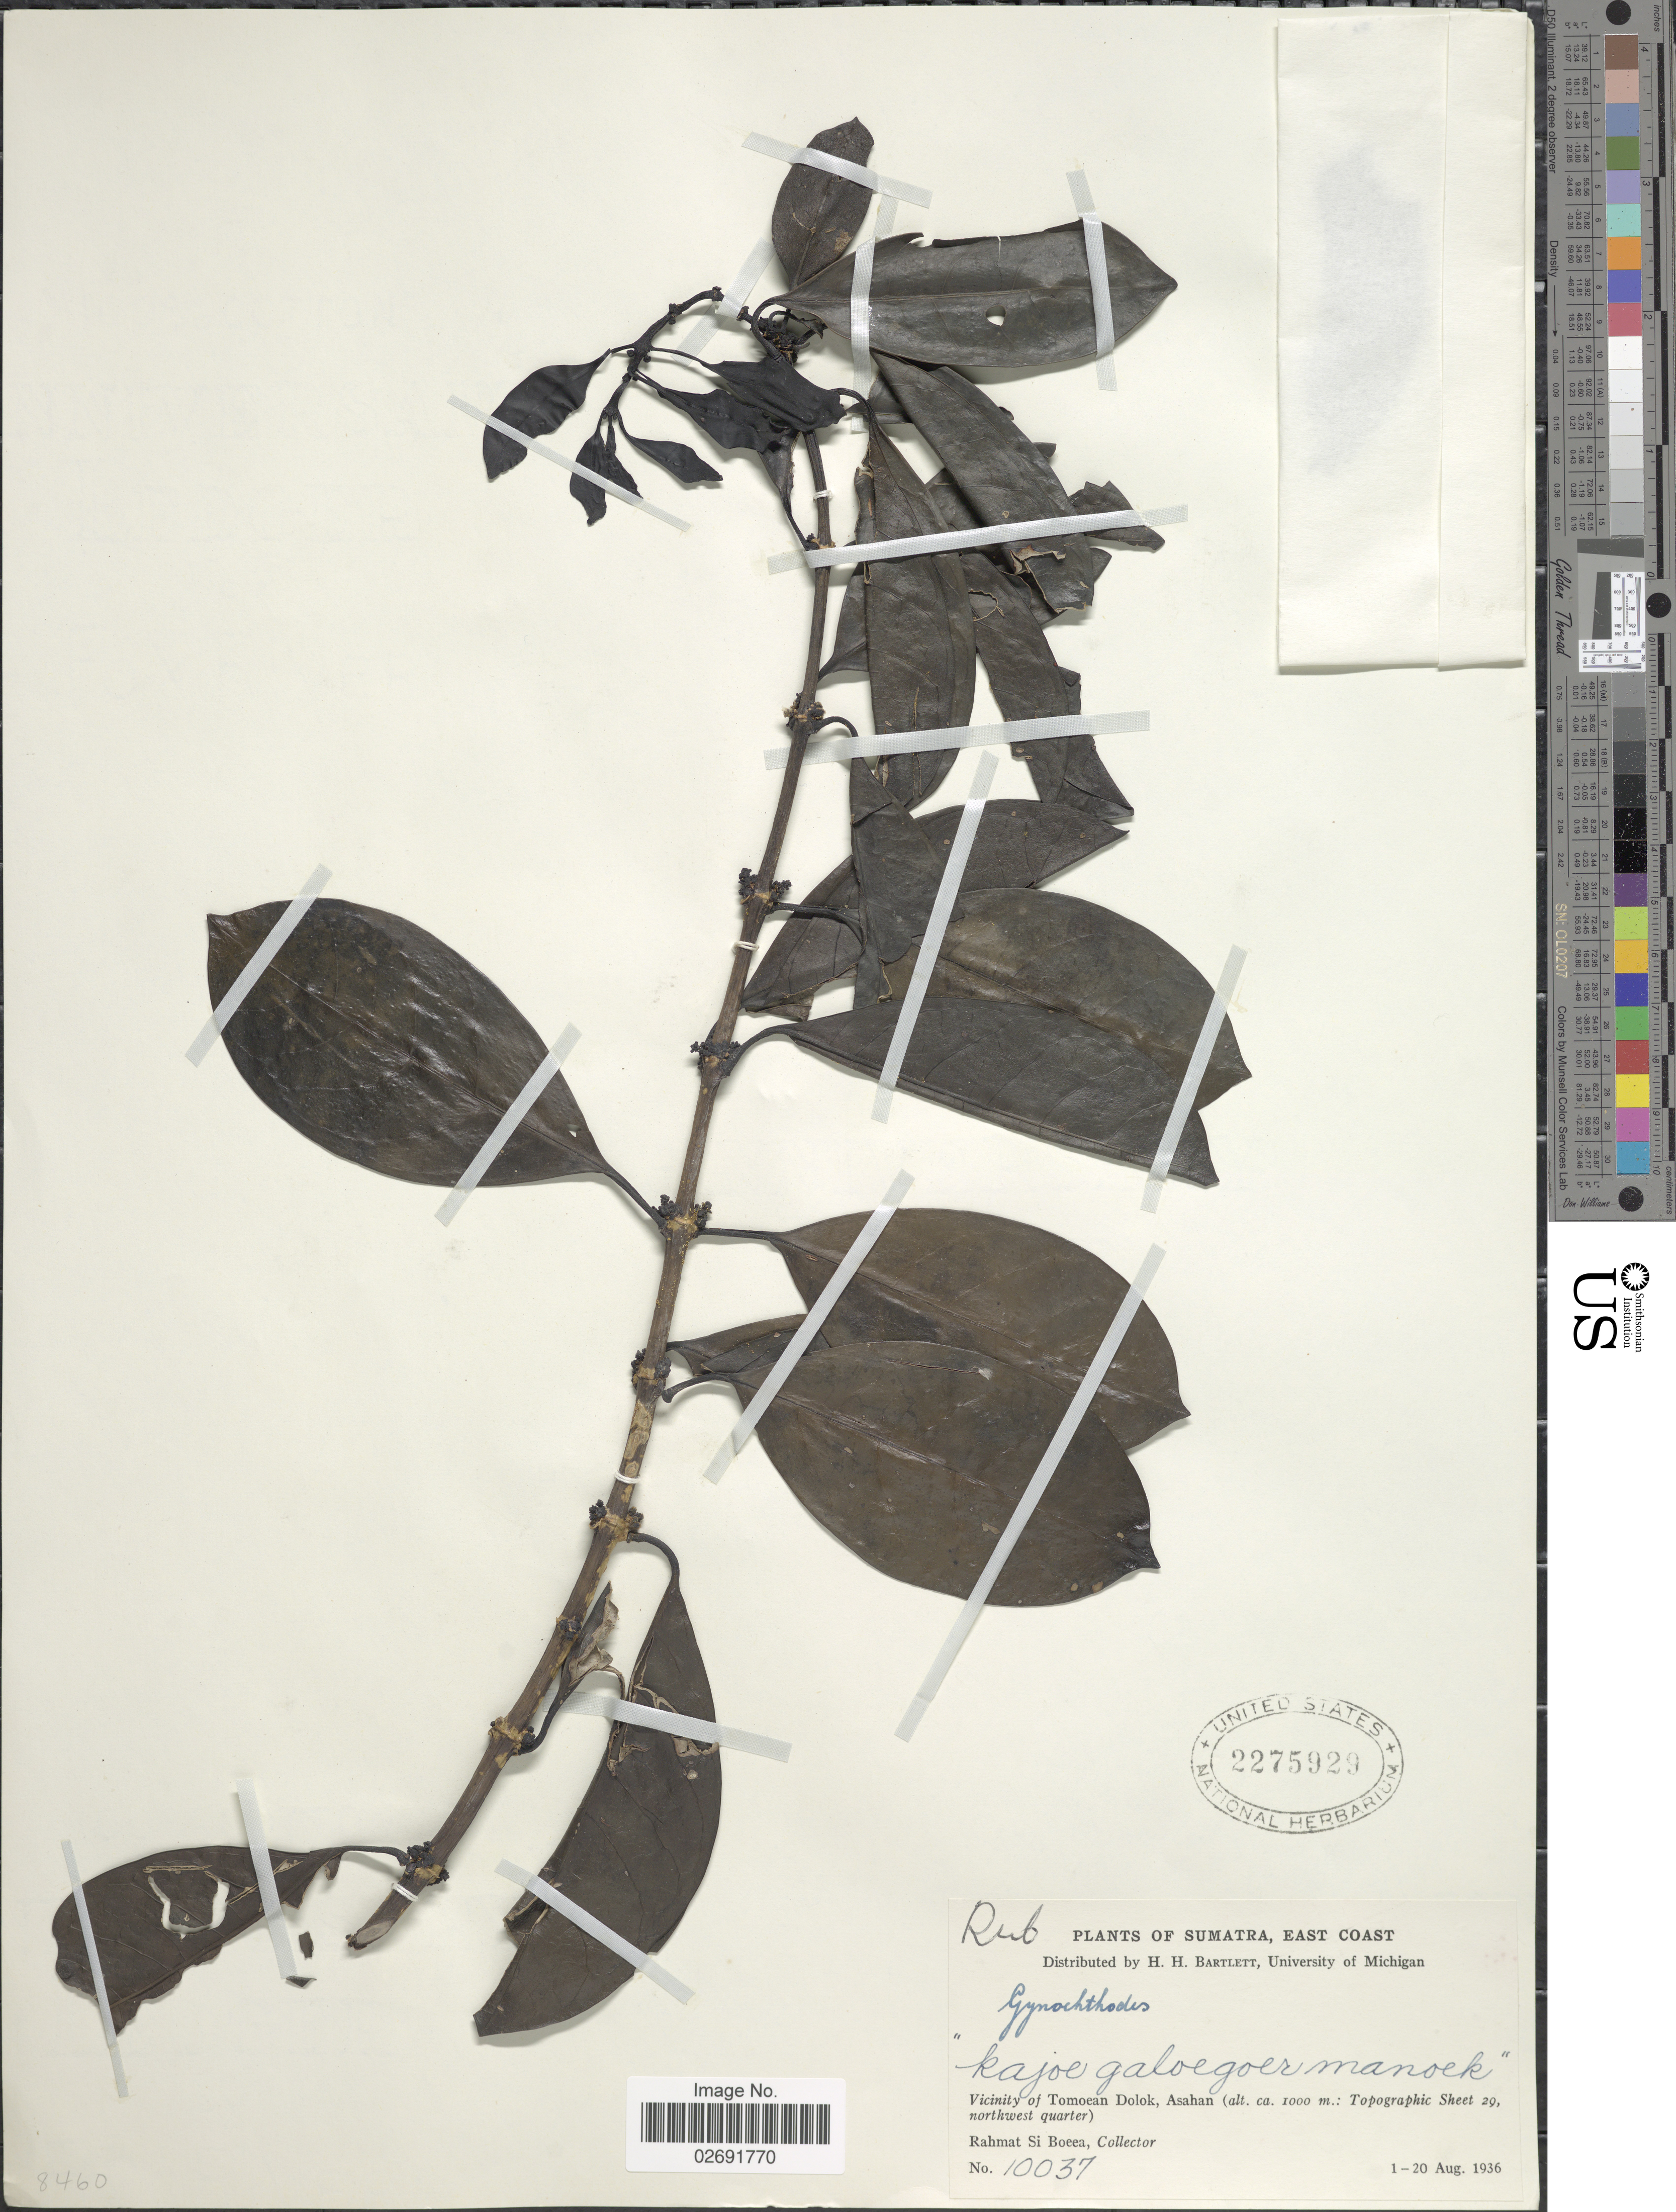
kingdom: Plantae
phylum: Tracheophyta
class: Magnoliopsida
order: Gentianales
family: Rubiaceae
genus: Gynochthodes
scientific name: Gynochthodes sp.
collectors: Rahmat Si Boeea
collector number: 10037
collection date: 1936-08-01/1936-08-20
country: Indonesia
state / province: Sumatra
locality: East Coast. Vicinity of Tomoean Dolok, Asahan. (Topographic Sheet 29, northwest quarter).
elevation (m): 1000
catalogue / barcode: US 2275929